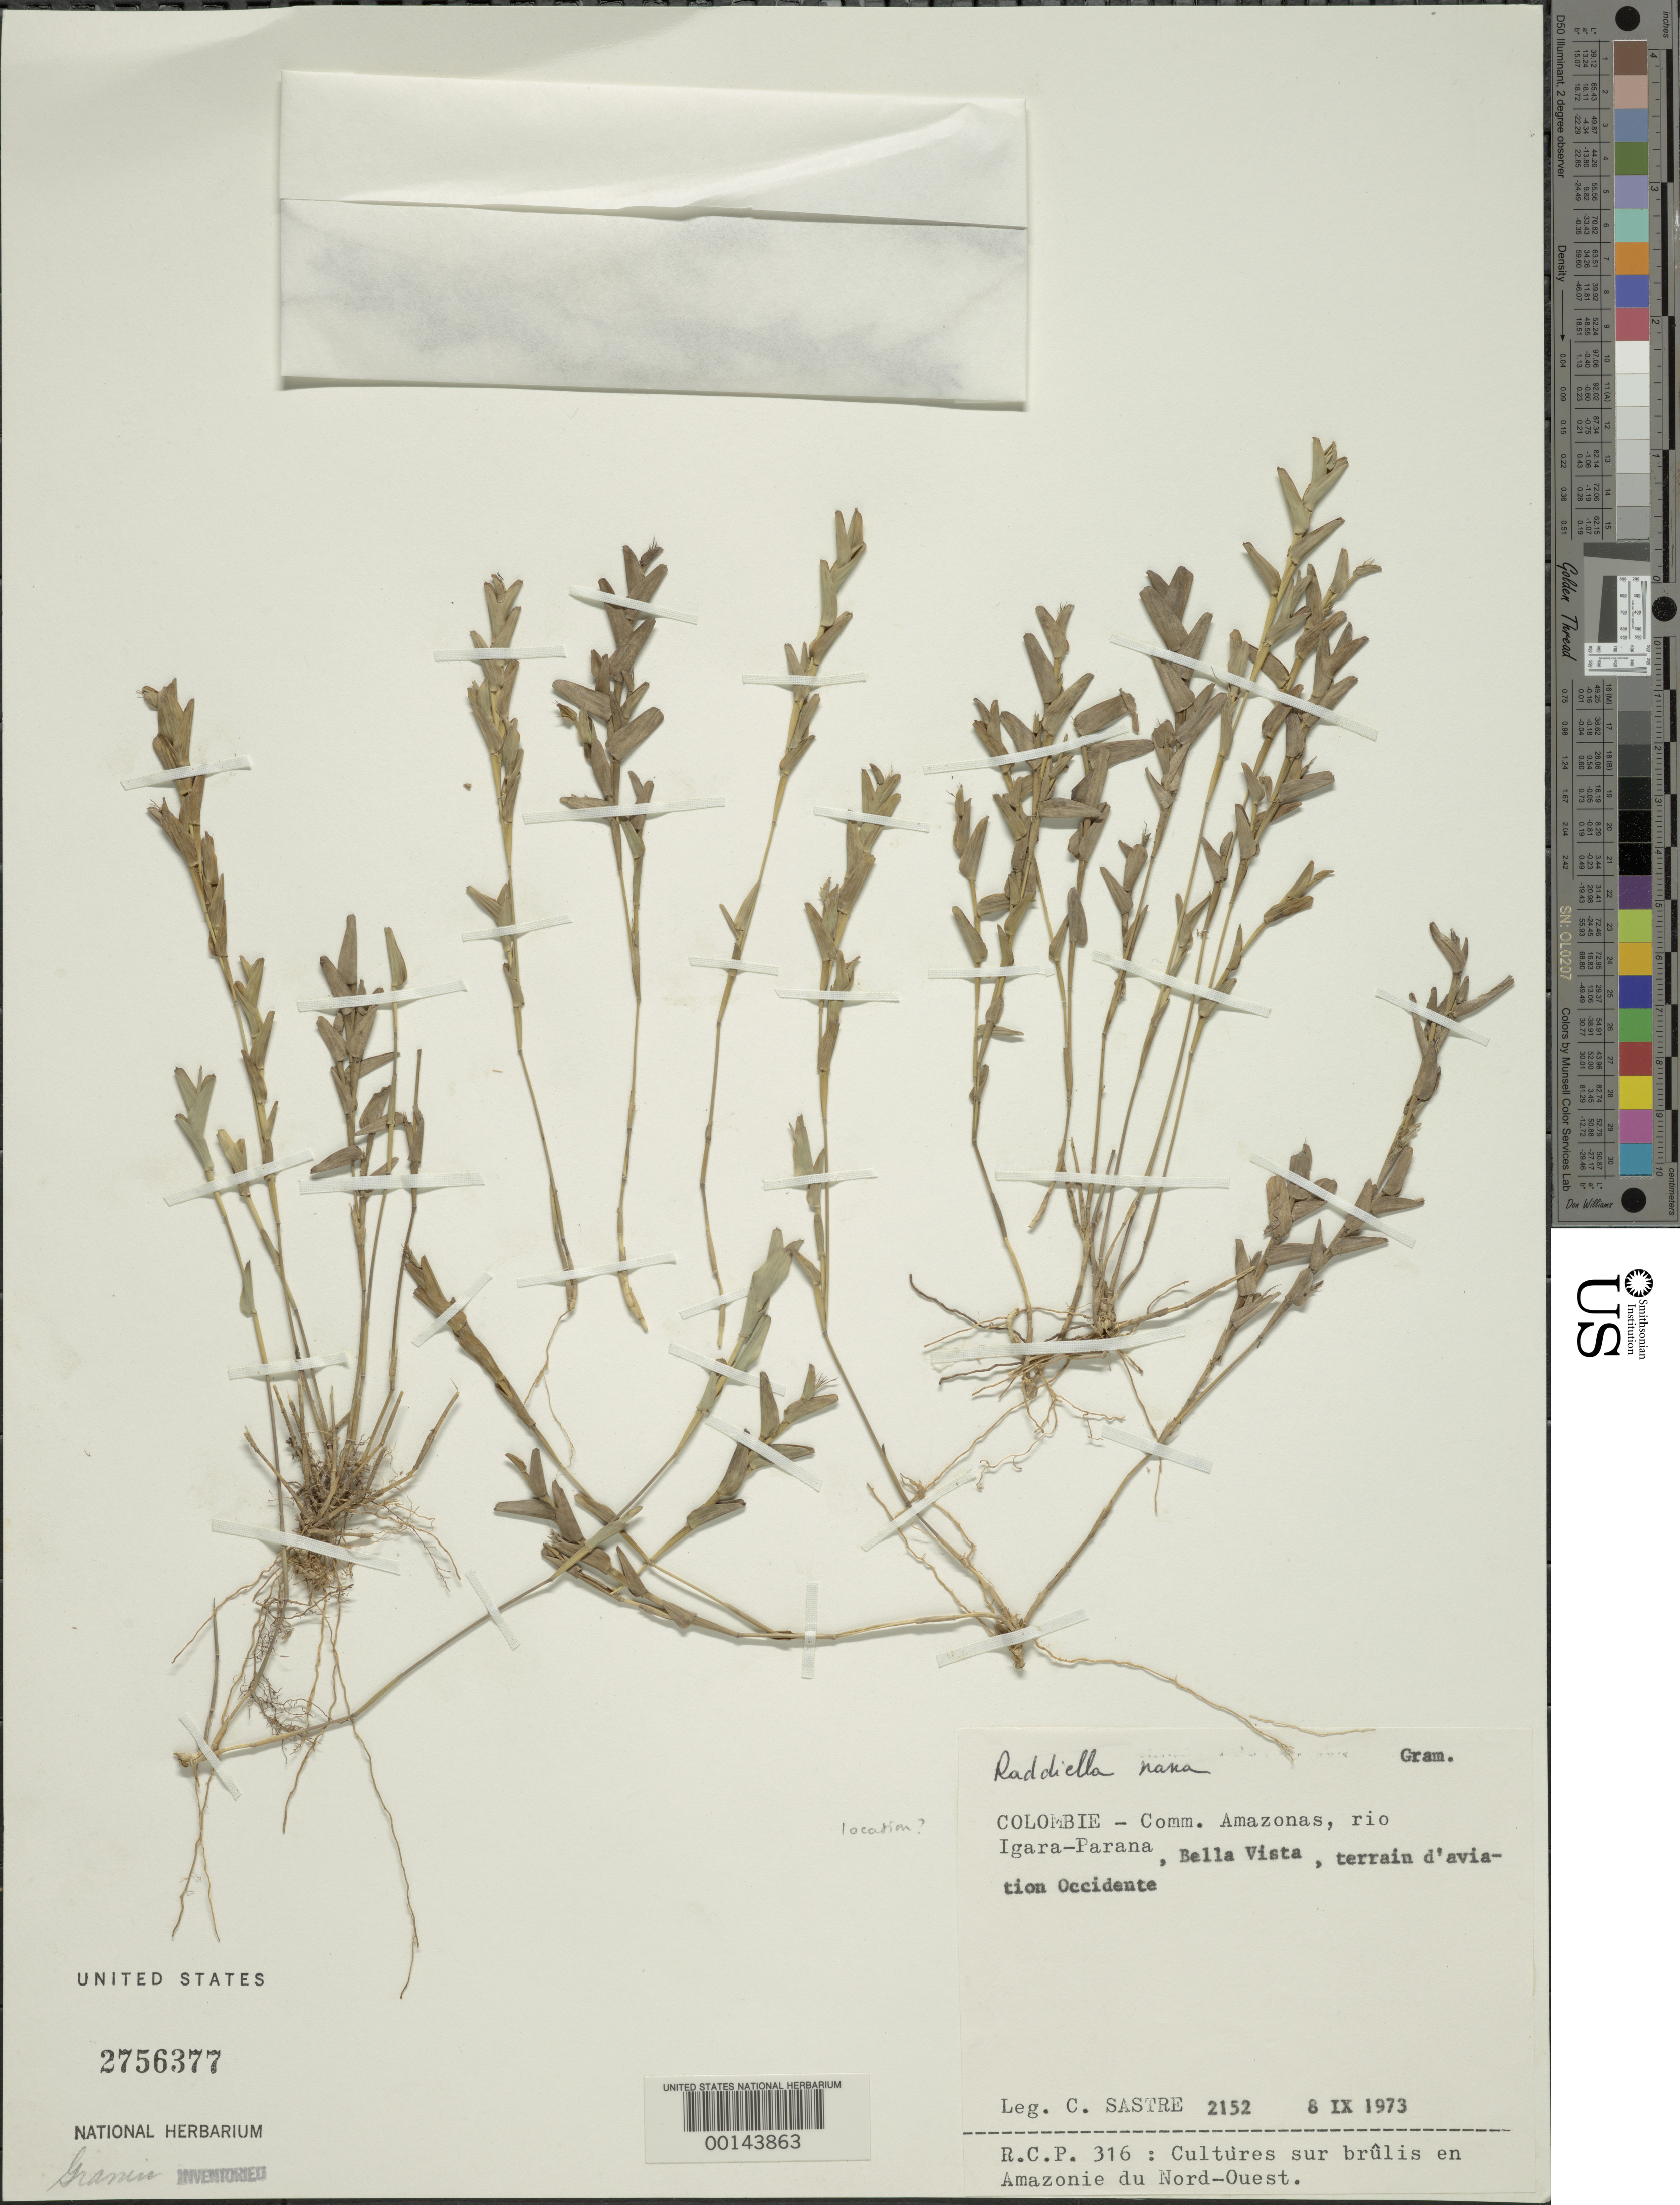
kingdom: Plantae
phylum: Tracheophyta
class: Liliopsida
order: Poales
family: Poaceae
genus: Raddiella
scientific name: Raddiella esenbeckii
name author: (Steud.) C. E. Calderón & Soderstr.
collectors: C. H. L. Sastre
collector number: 2152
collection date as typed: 08 Nov 1973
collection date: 1973-11-08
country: Colombia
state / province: Amazônas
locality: Bella Vista, Rio Igara Paraná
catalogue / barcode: US 2756377